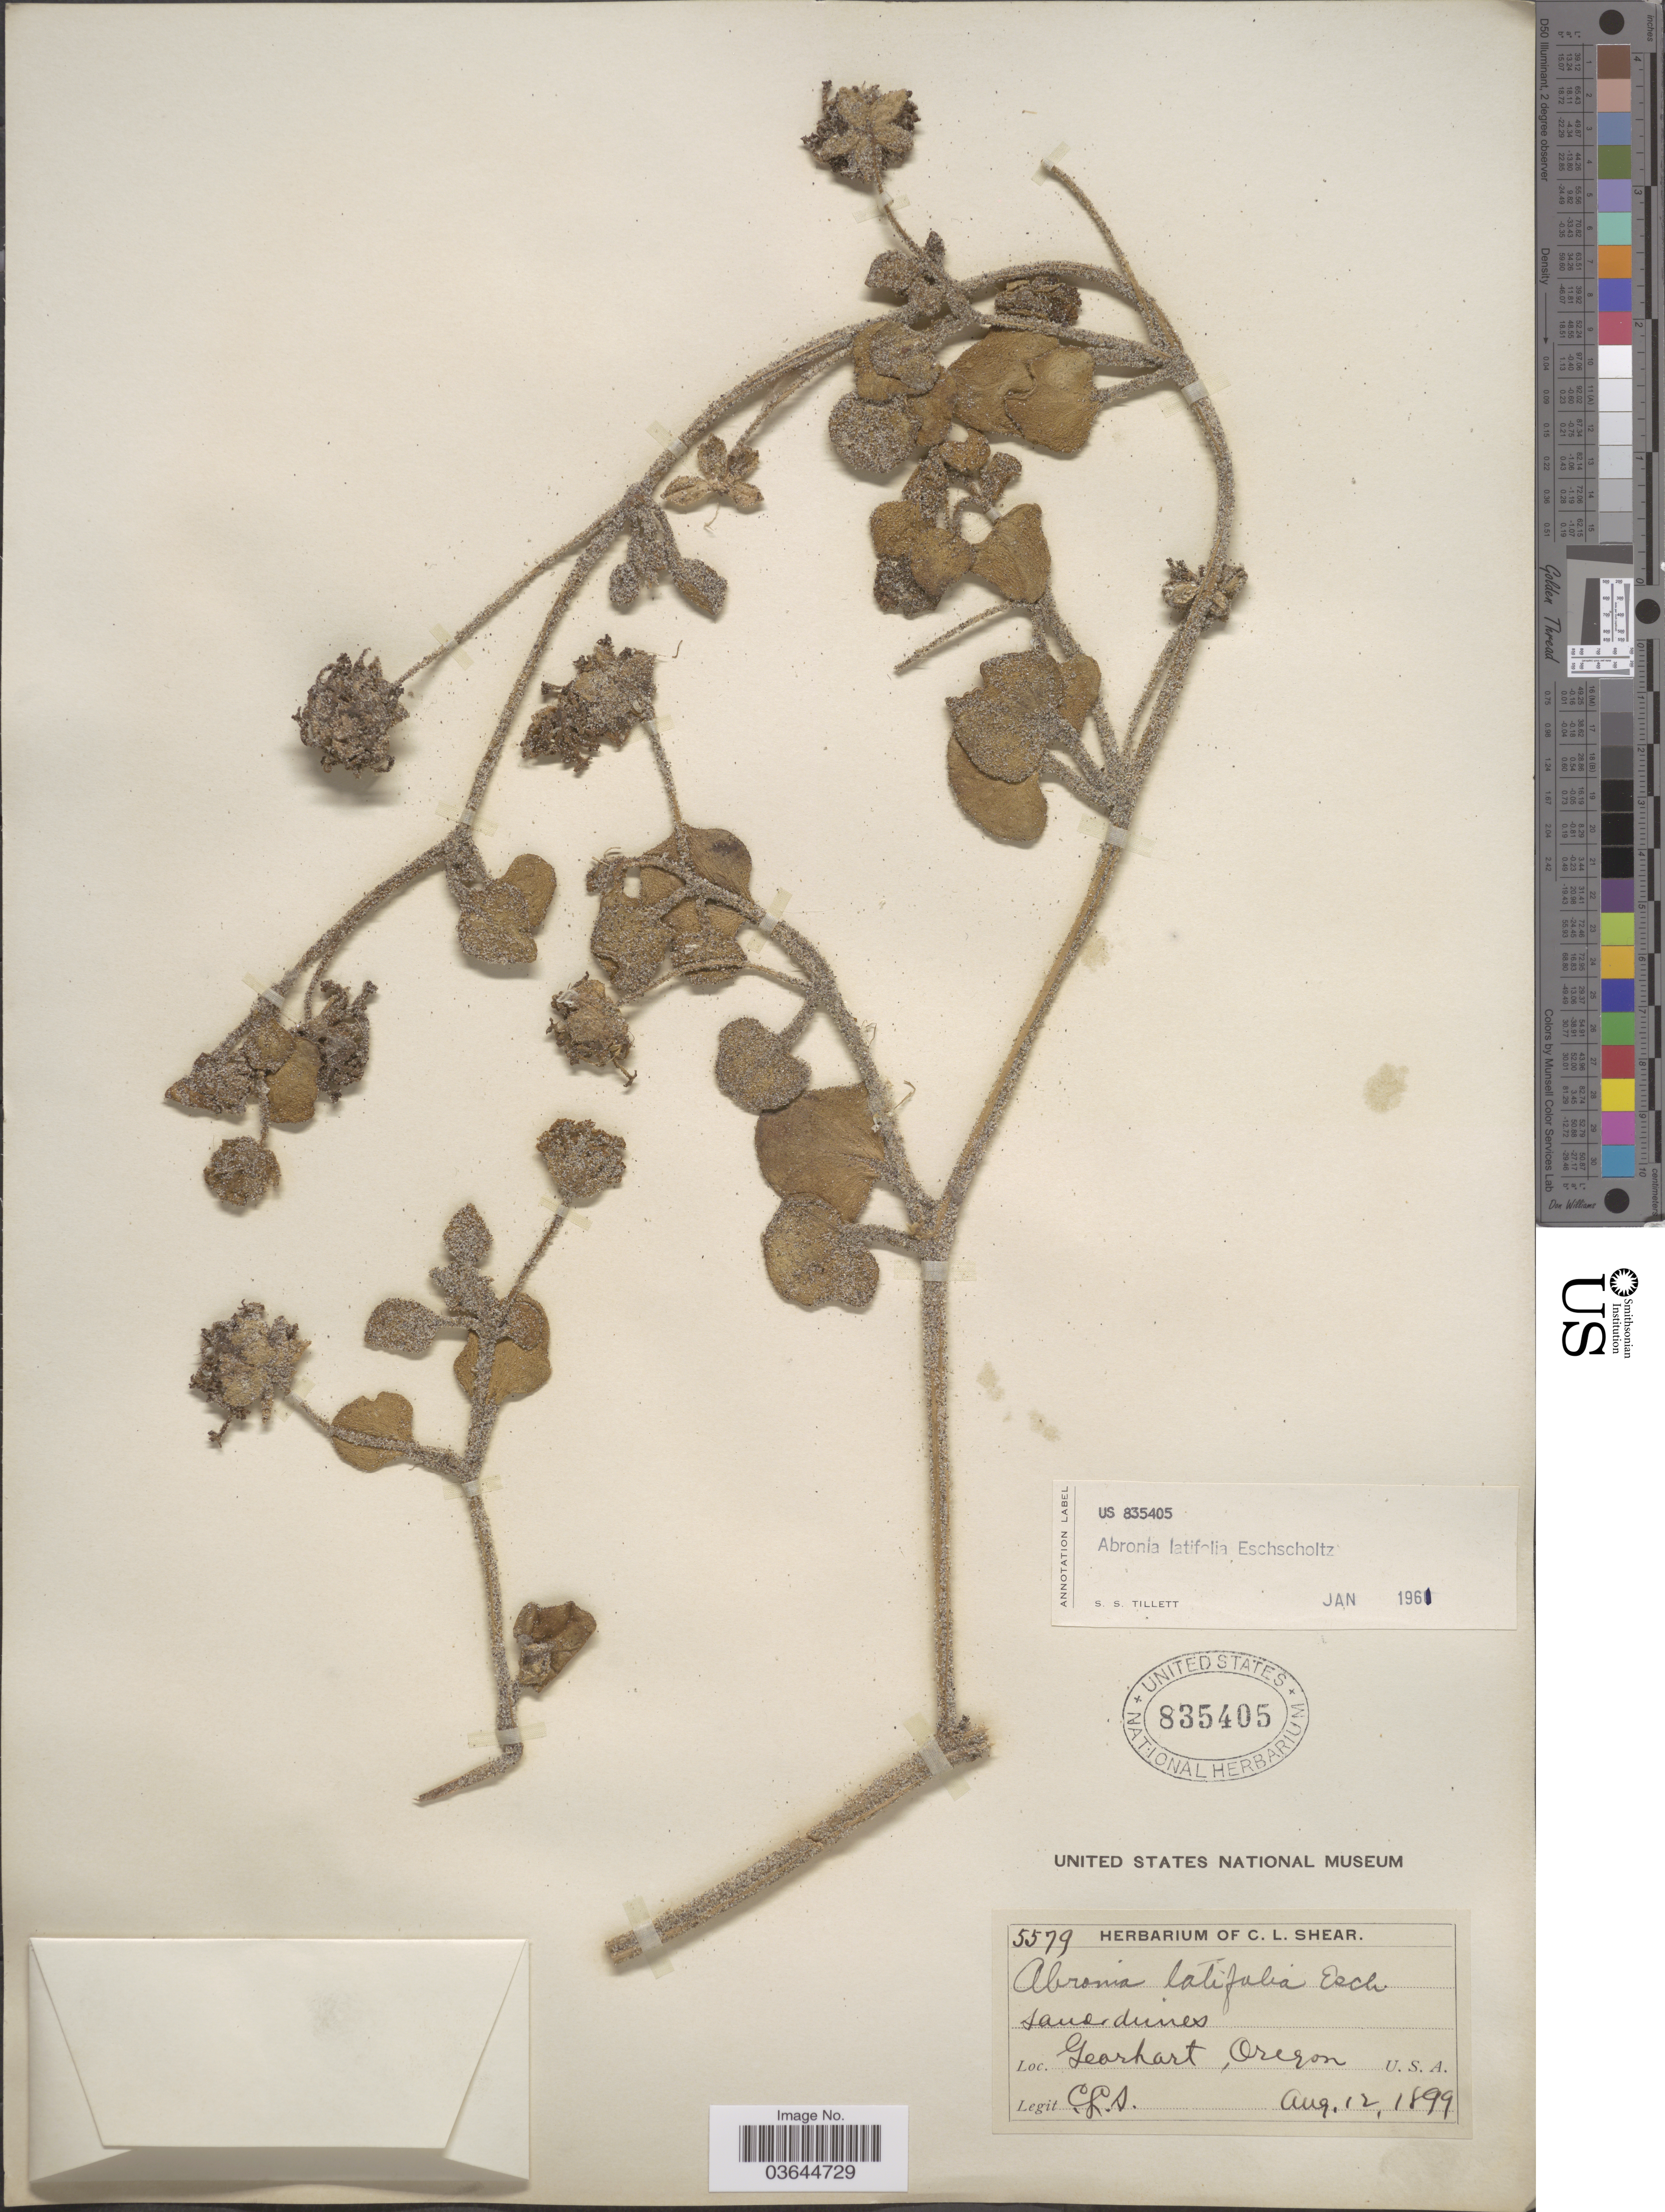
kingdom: Plantae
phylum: Tracheophyta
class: Magnoliopsida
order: Caryophyllales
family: Nyctaginaceae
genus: Abronia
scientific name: Abronia latifolia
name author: Eschsch.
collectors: C. L. Shear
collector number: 5579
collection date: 1899-08-12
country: United States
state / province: Oregon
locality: Gearhart, U.S.A.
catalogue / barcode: US 835405